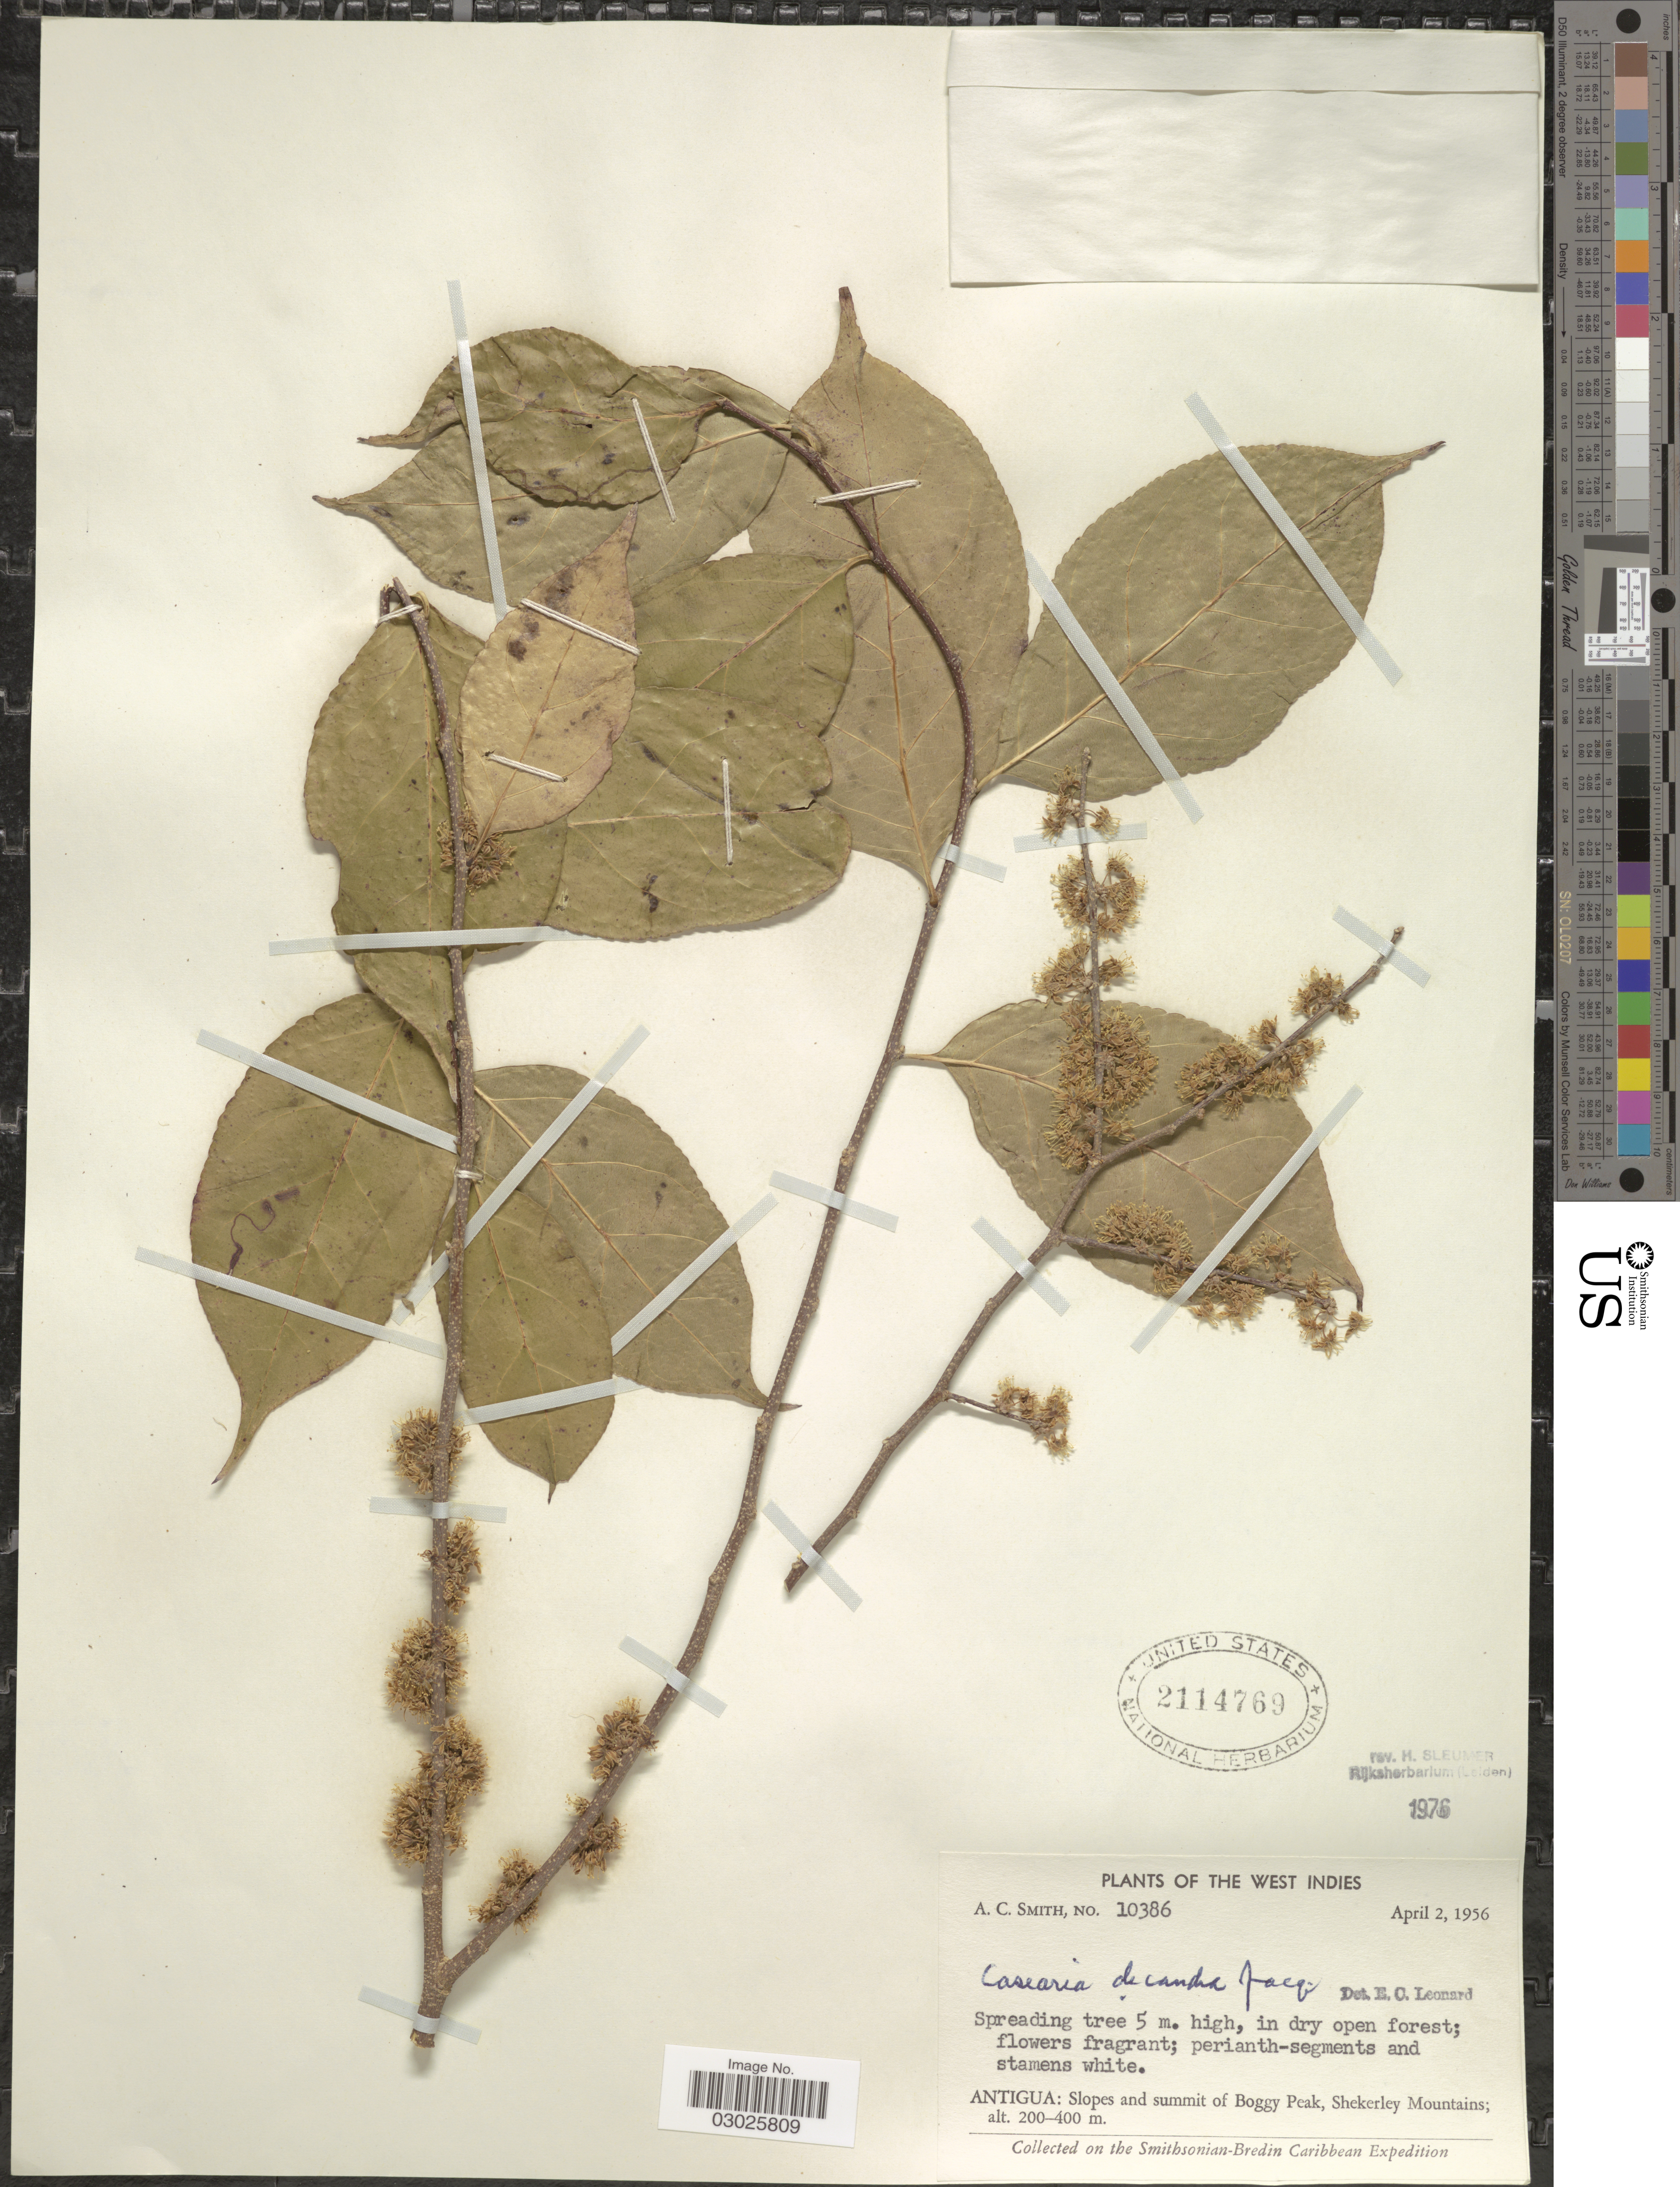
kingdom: Plantae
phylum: Tracheophyta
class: Magnoliopsida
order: Malpighiales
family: Salicaceae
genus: Casearia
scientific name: Casearia decandra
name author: Jacq.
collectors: A. C. Smith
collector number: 10386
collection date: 1956-04-02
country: Antigua and Barbuda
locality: The West Indies. Antigua: Slopes and summit of Boggy Peak, Shekerley Mountains.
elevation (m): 200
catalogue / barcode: US 2114769